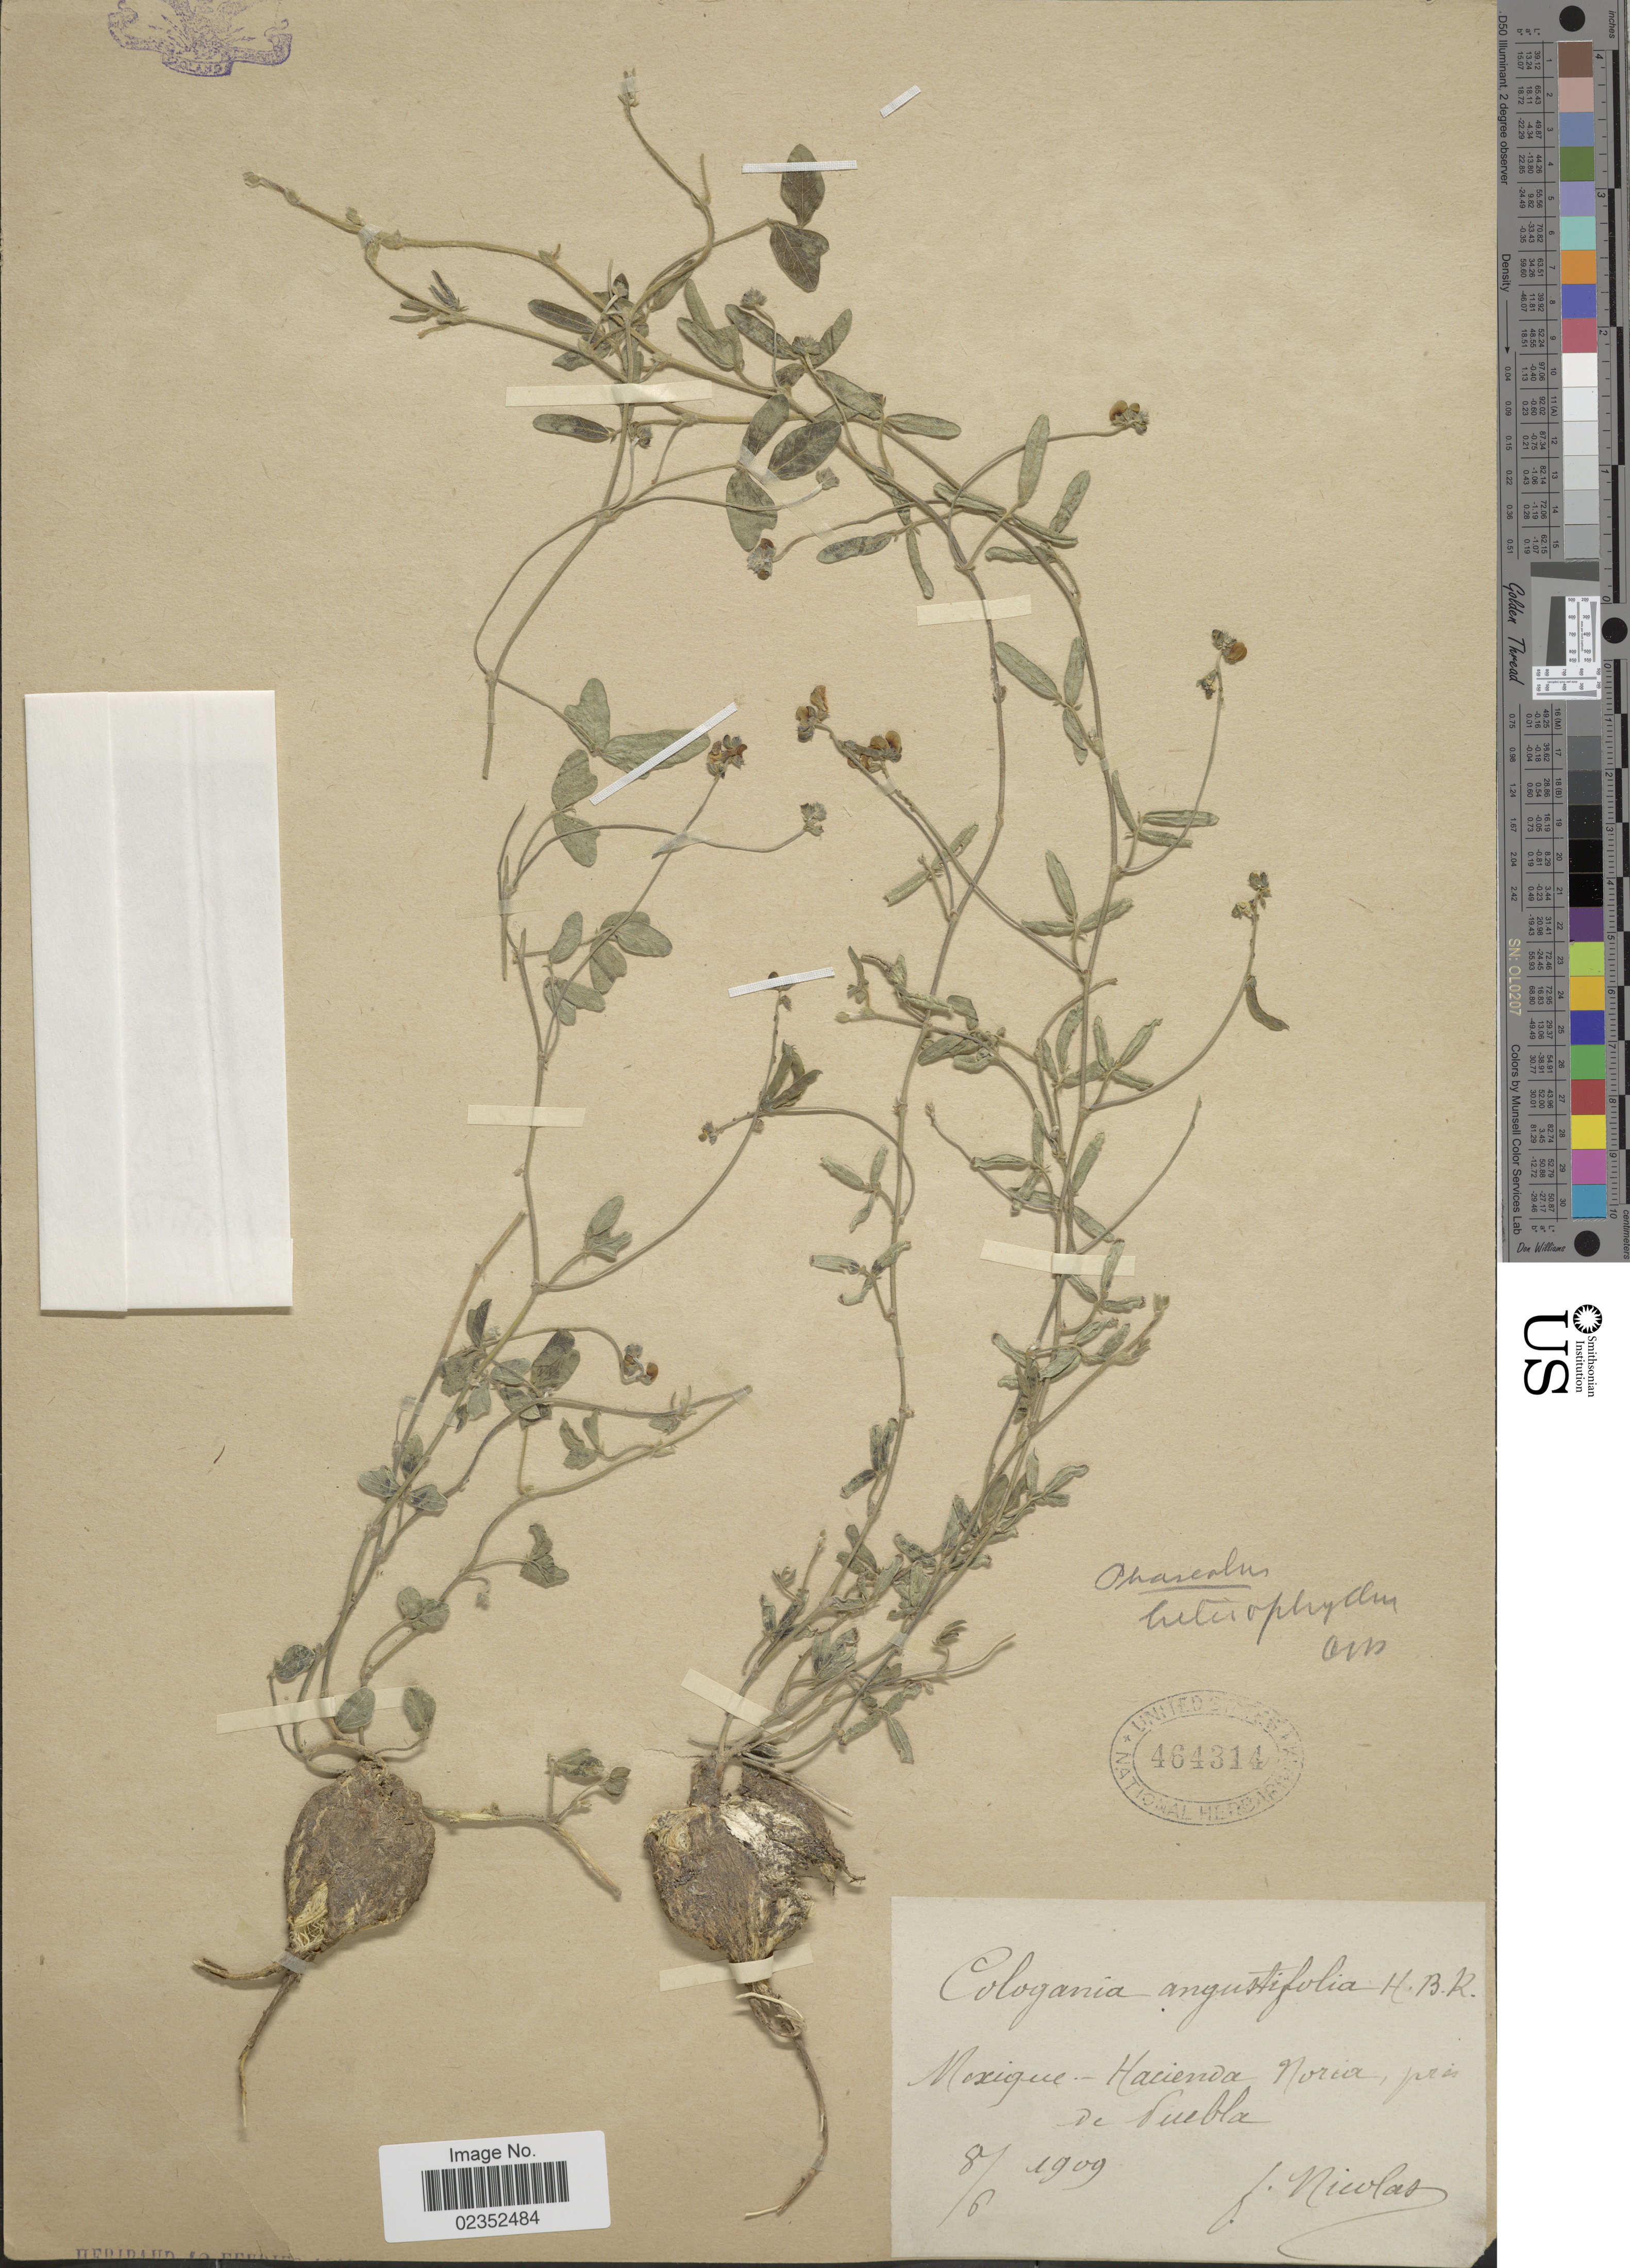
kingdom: Plantae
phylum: Tracheophyta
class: Magnoliopsida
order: Fabales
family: Fabaceae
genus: Macroptilium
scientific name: Macroptilium gibbosifolium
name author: (Ortega) A. Delgado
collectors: F. Nicolas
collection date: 1909-06-08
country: Mexico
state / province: Puebla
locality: Hacienda Noria pres de Puebla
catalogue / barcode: US 464314